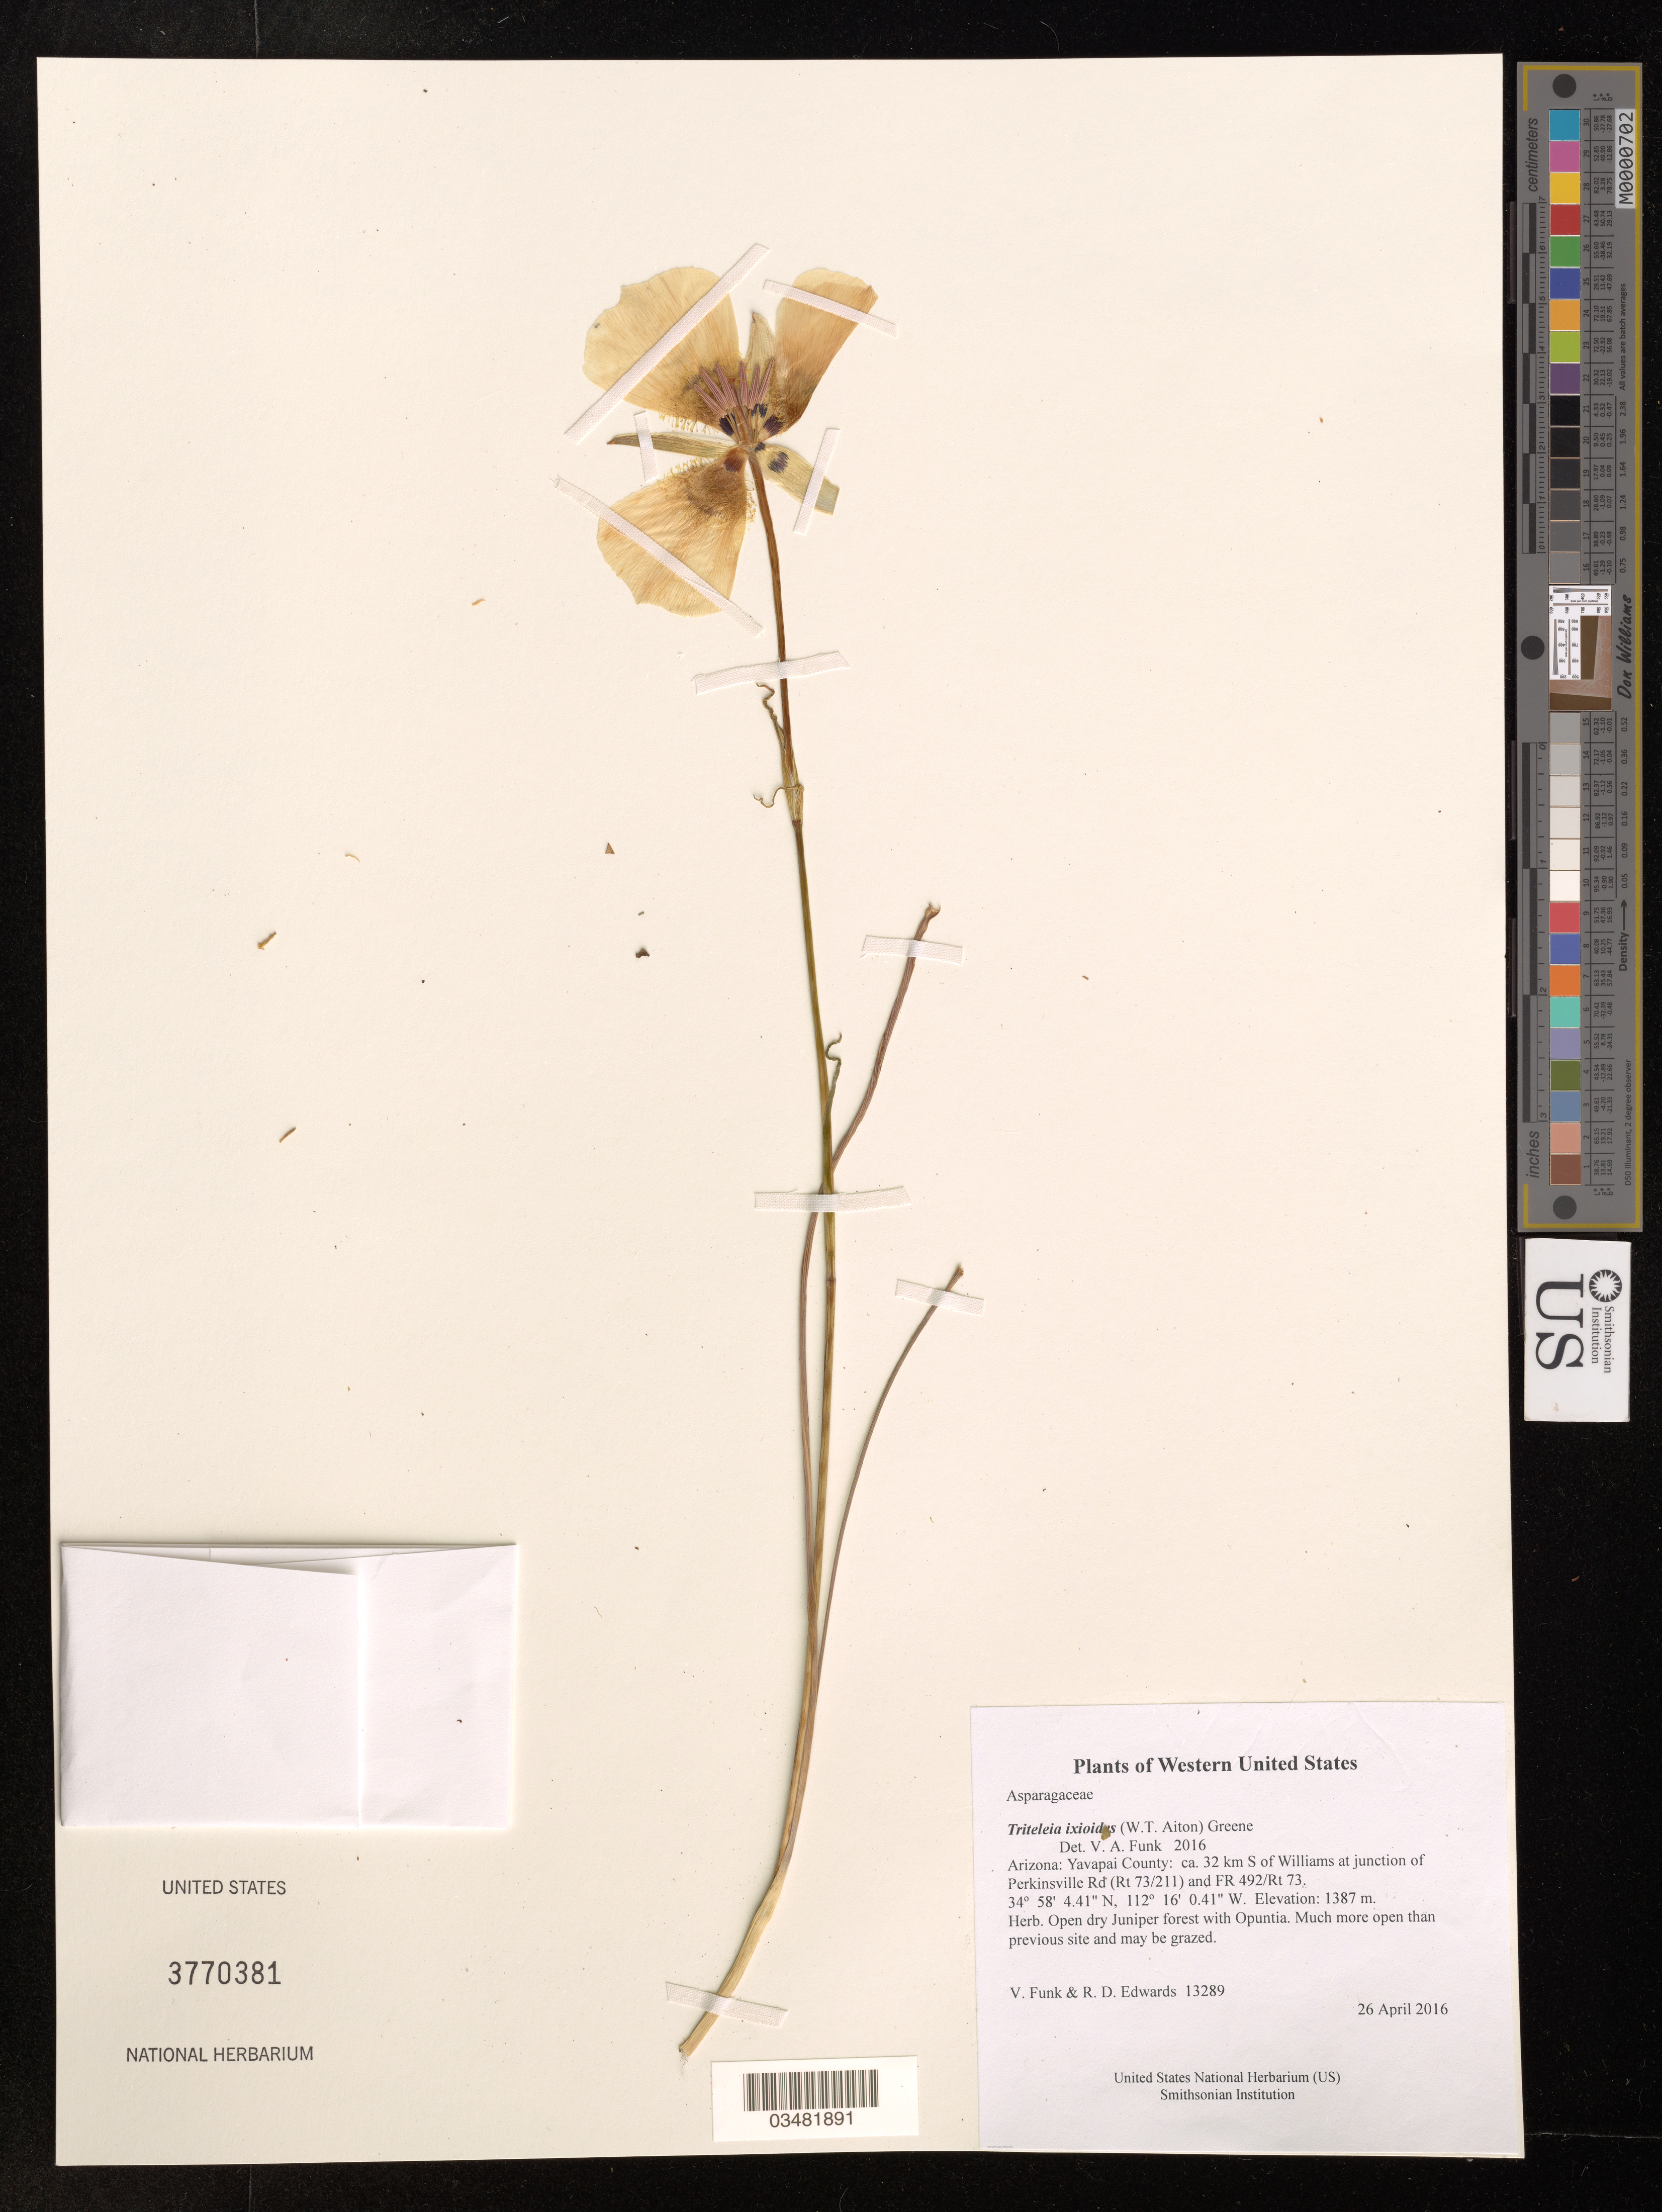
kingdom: Plantae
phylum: Tracheophyta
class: Liliopsida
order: Asparagales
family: Asparagaceae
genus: Triteleia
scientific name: Triteleia ixioides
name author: (R. Br.) Greene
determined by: Funk, Vicki A., (BOT), Smithsonian Institution - National Museum of Natural History (UNITED STATES)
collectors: R.D. Edwards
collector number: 13289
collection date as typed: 26 April 2016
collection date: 2016-04-26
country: United States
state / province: Arizona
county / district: Yavapai County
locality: ca. 32 km S of Williams at junction of Perkinsville Rd (Rt 73/211) and FR 492/Rt 73.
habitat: Open dry Juniper forest with Opuntia. Much more open than previous site and may be grazed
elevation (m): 1387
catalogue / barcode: US 3770381